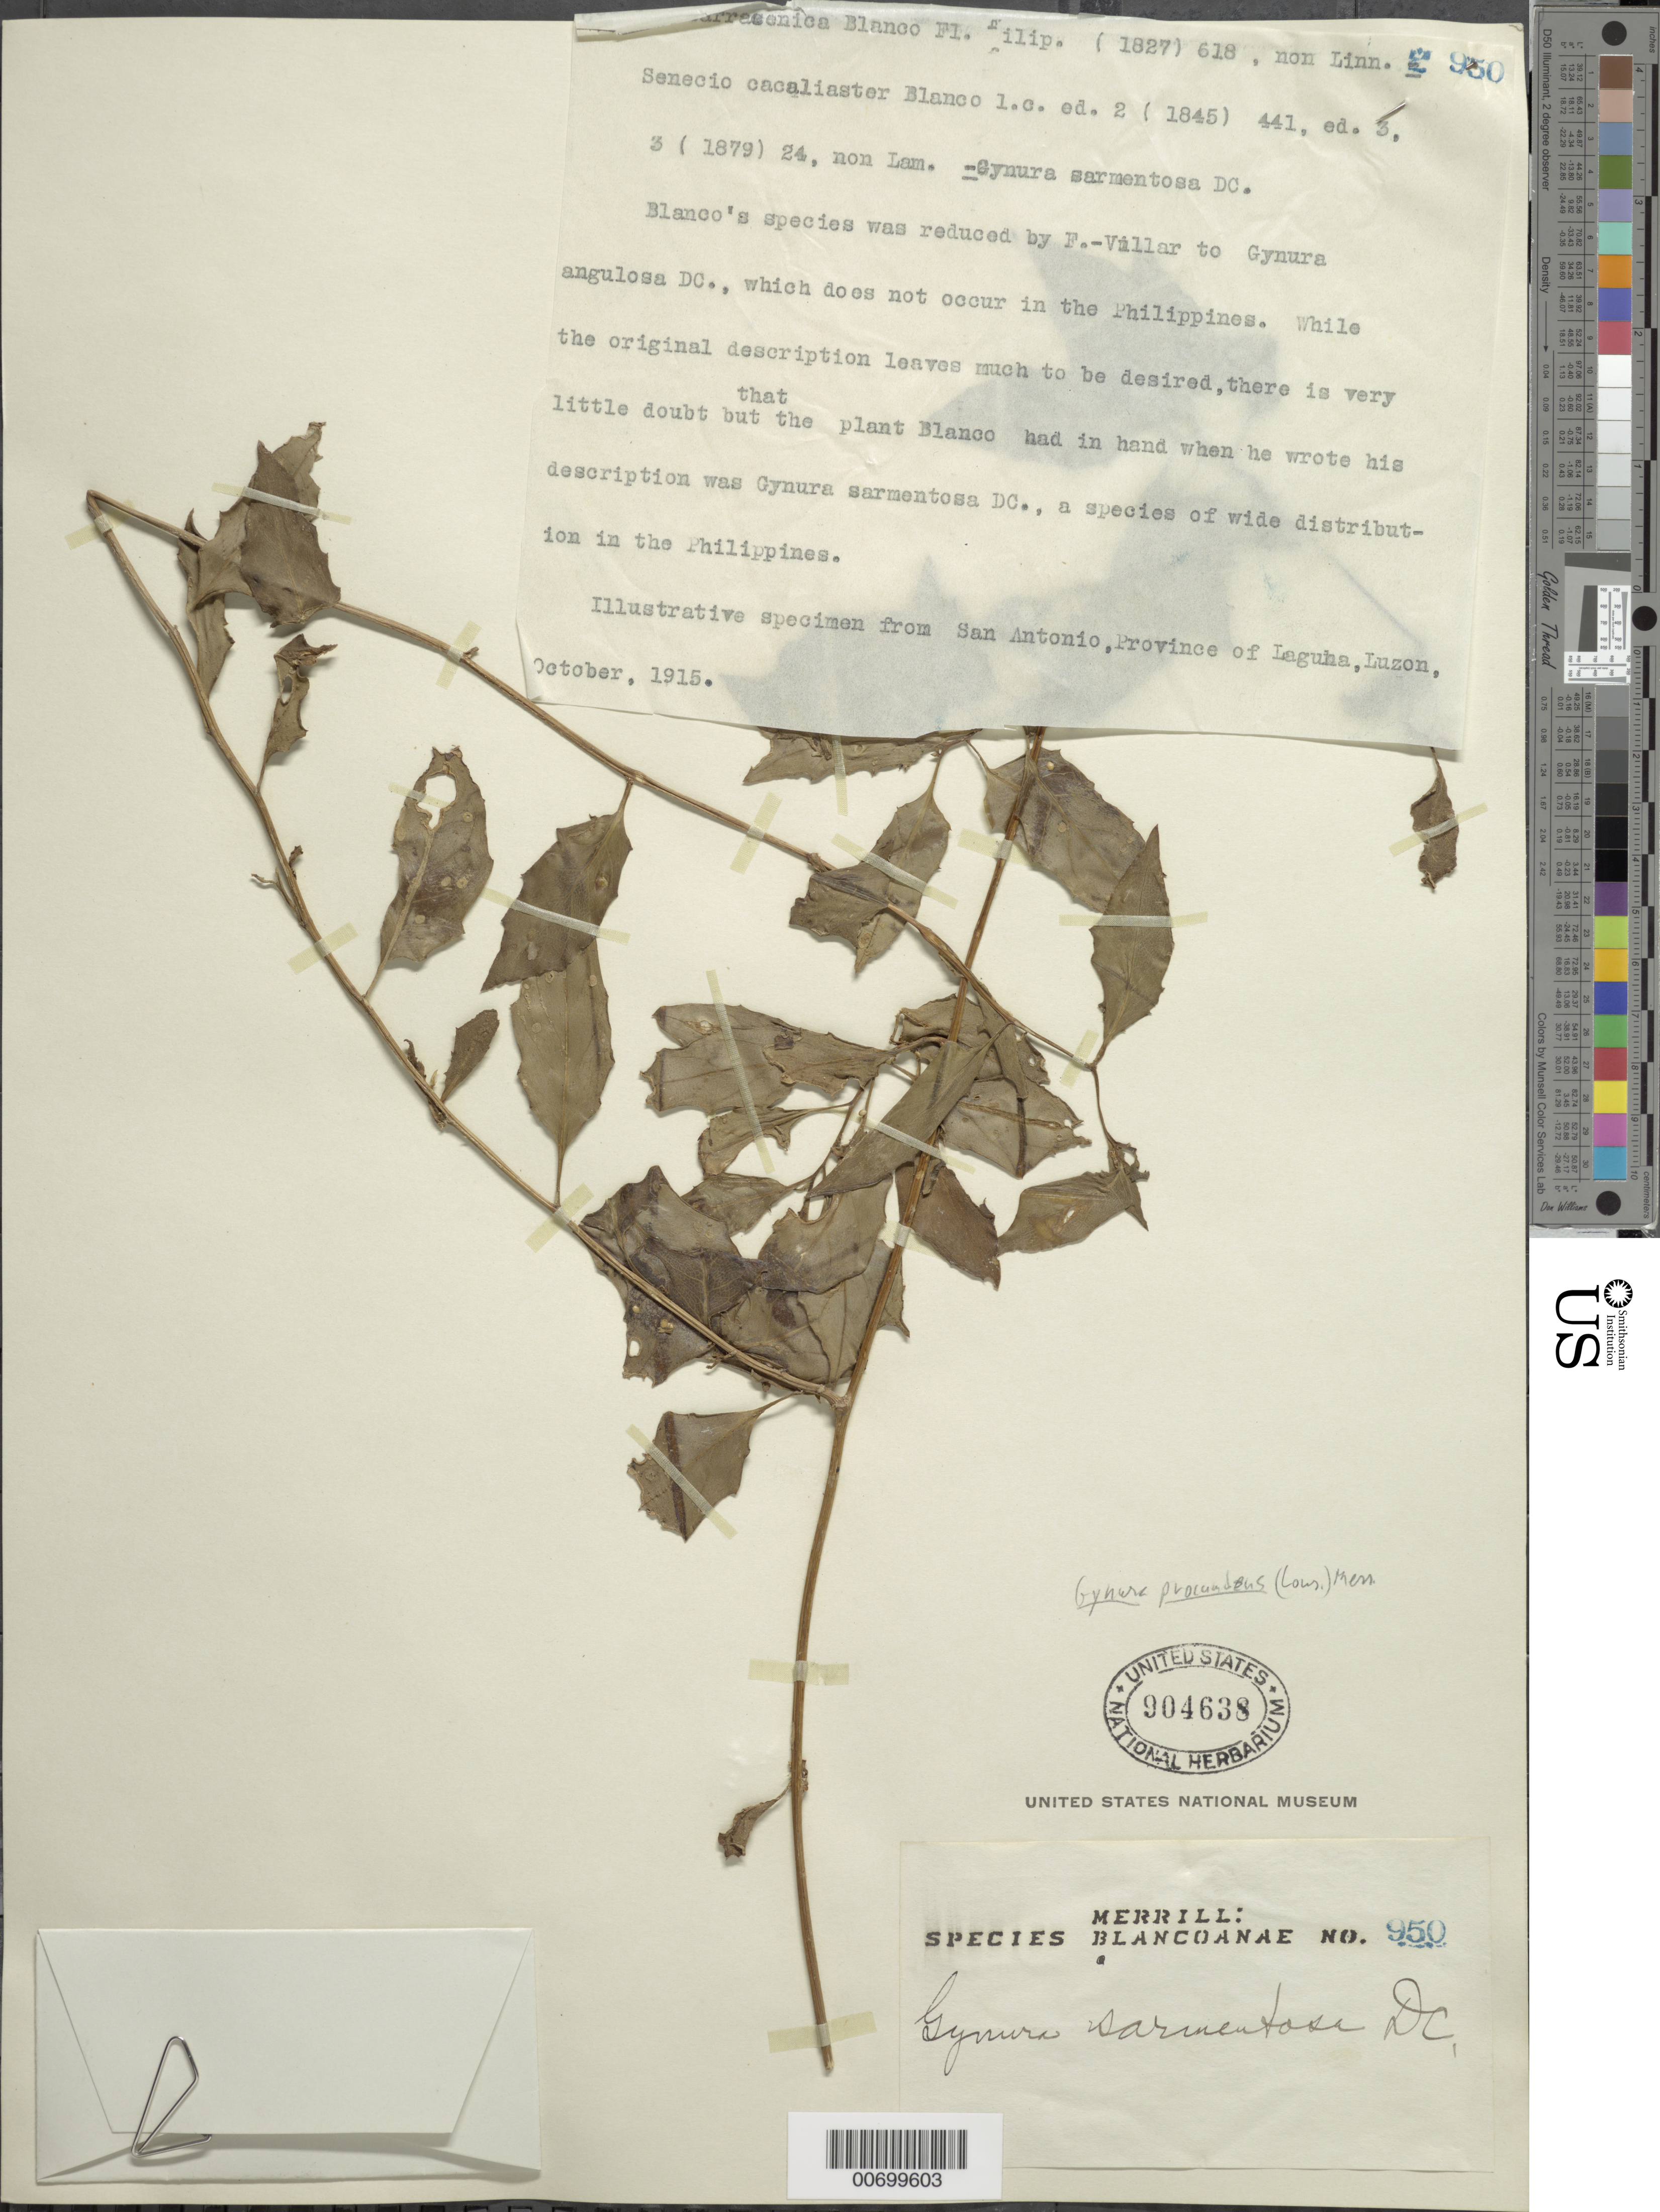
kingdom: Plantae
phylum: Tracheophyta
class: Magnoliopsida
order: Asterales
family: Asteraceae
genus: Gynura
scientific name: Gynura sarmentosa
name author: DC.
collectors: Merrill, --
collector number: Sp. Blancoan. 0950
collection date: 1915-10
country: Philippines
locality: San Antonio, Province of Laguna, Luzon.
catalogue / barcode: US 904638